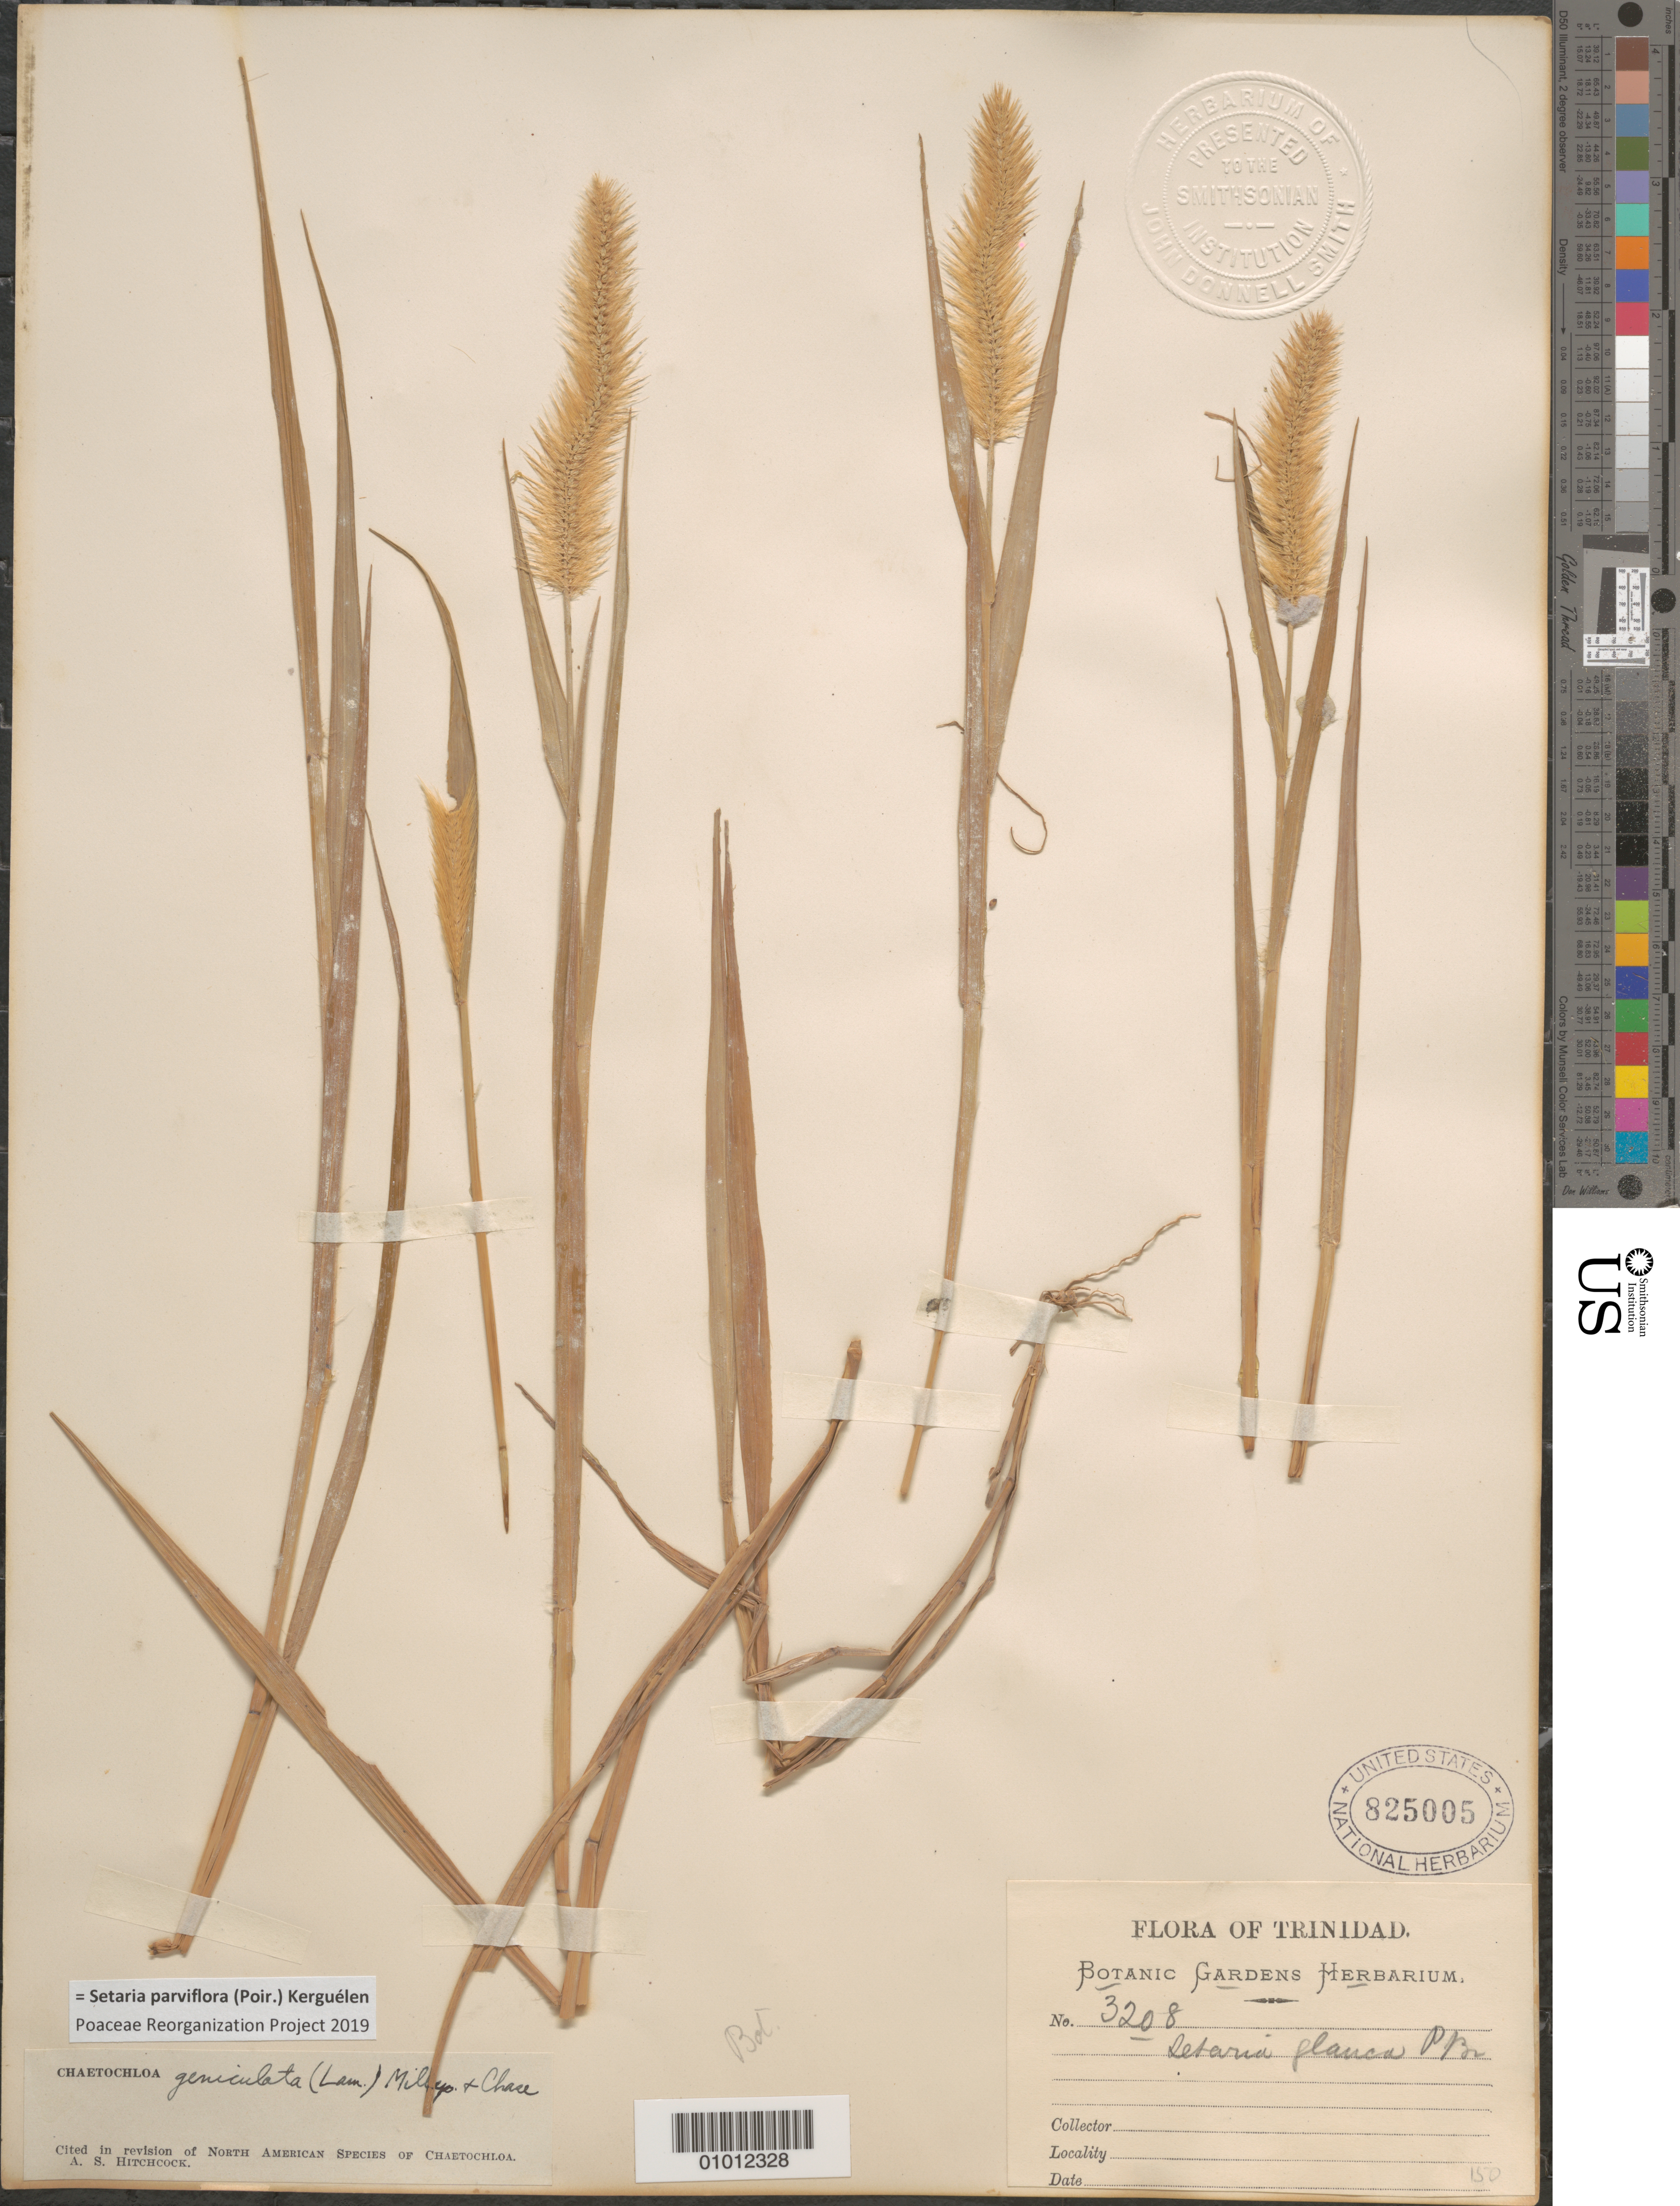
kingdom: Plantae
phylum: Tracheophyta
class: Liliopsida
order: Poales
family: Poaceae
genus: Setaria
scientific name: Setaria parviflora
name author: (Poir.) Kerguélen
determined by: Poaceae Reorganization Project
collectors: Botanic Gardens Herbarium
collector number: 3208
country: Trinidad and Tobago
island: Trinidad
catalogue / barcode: US 825005